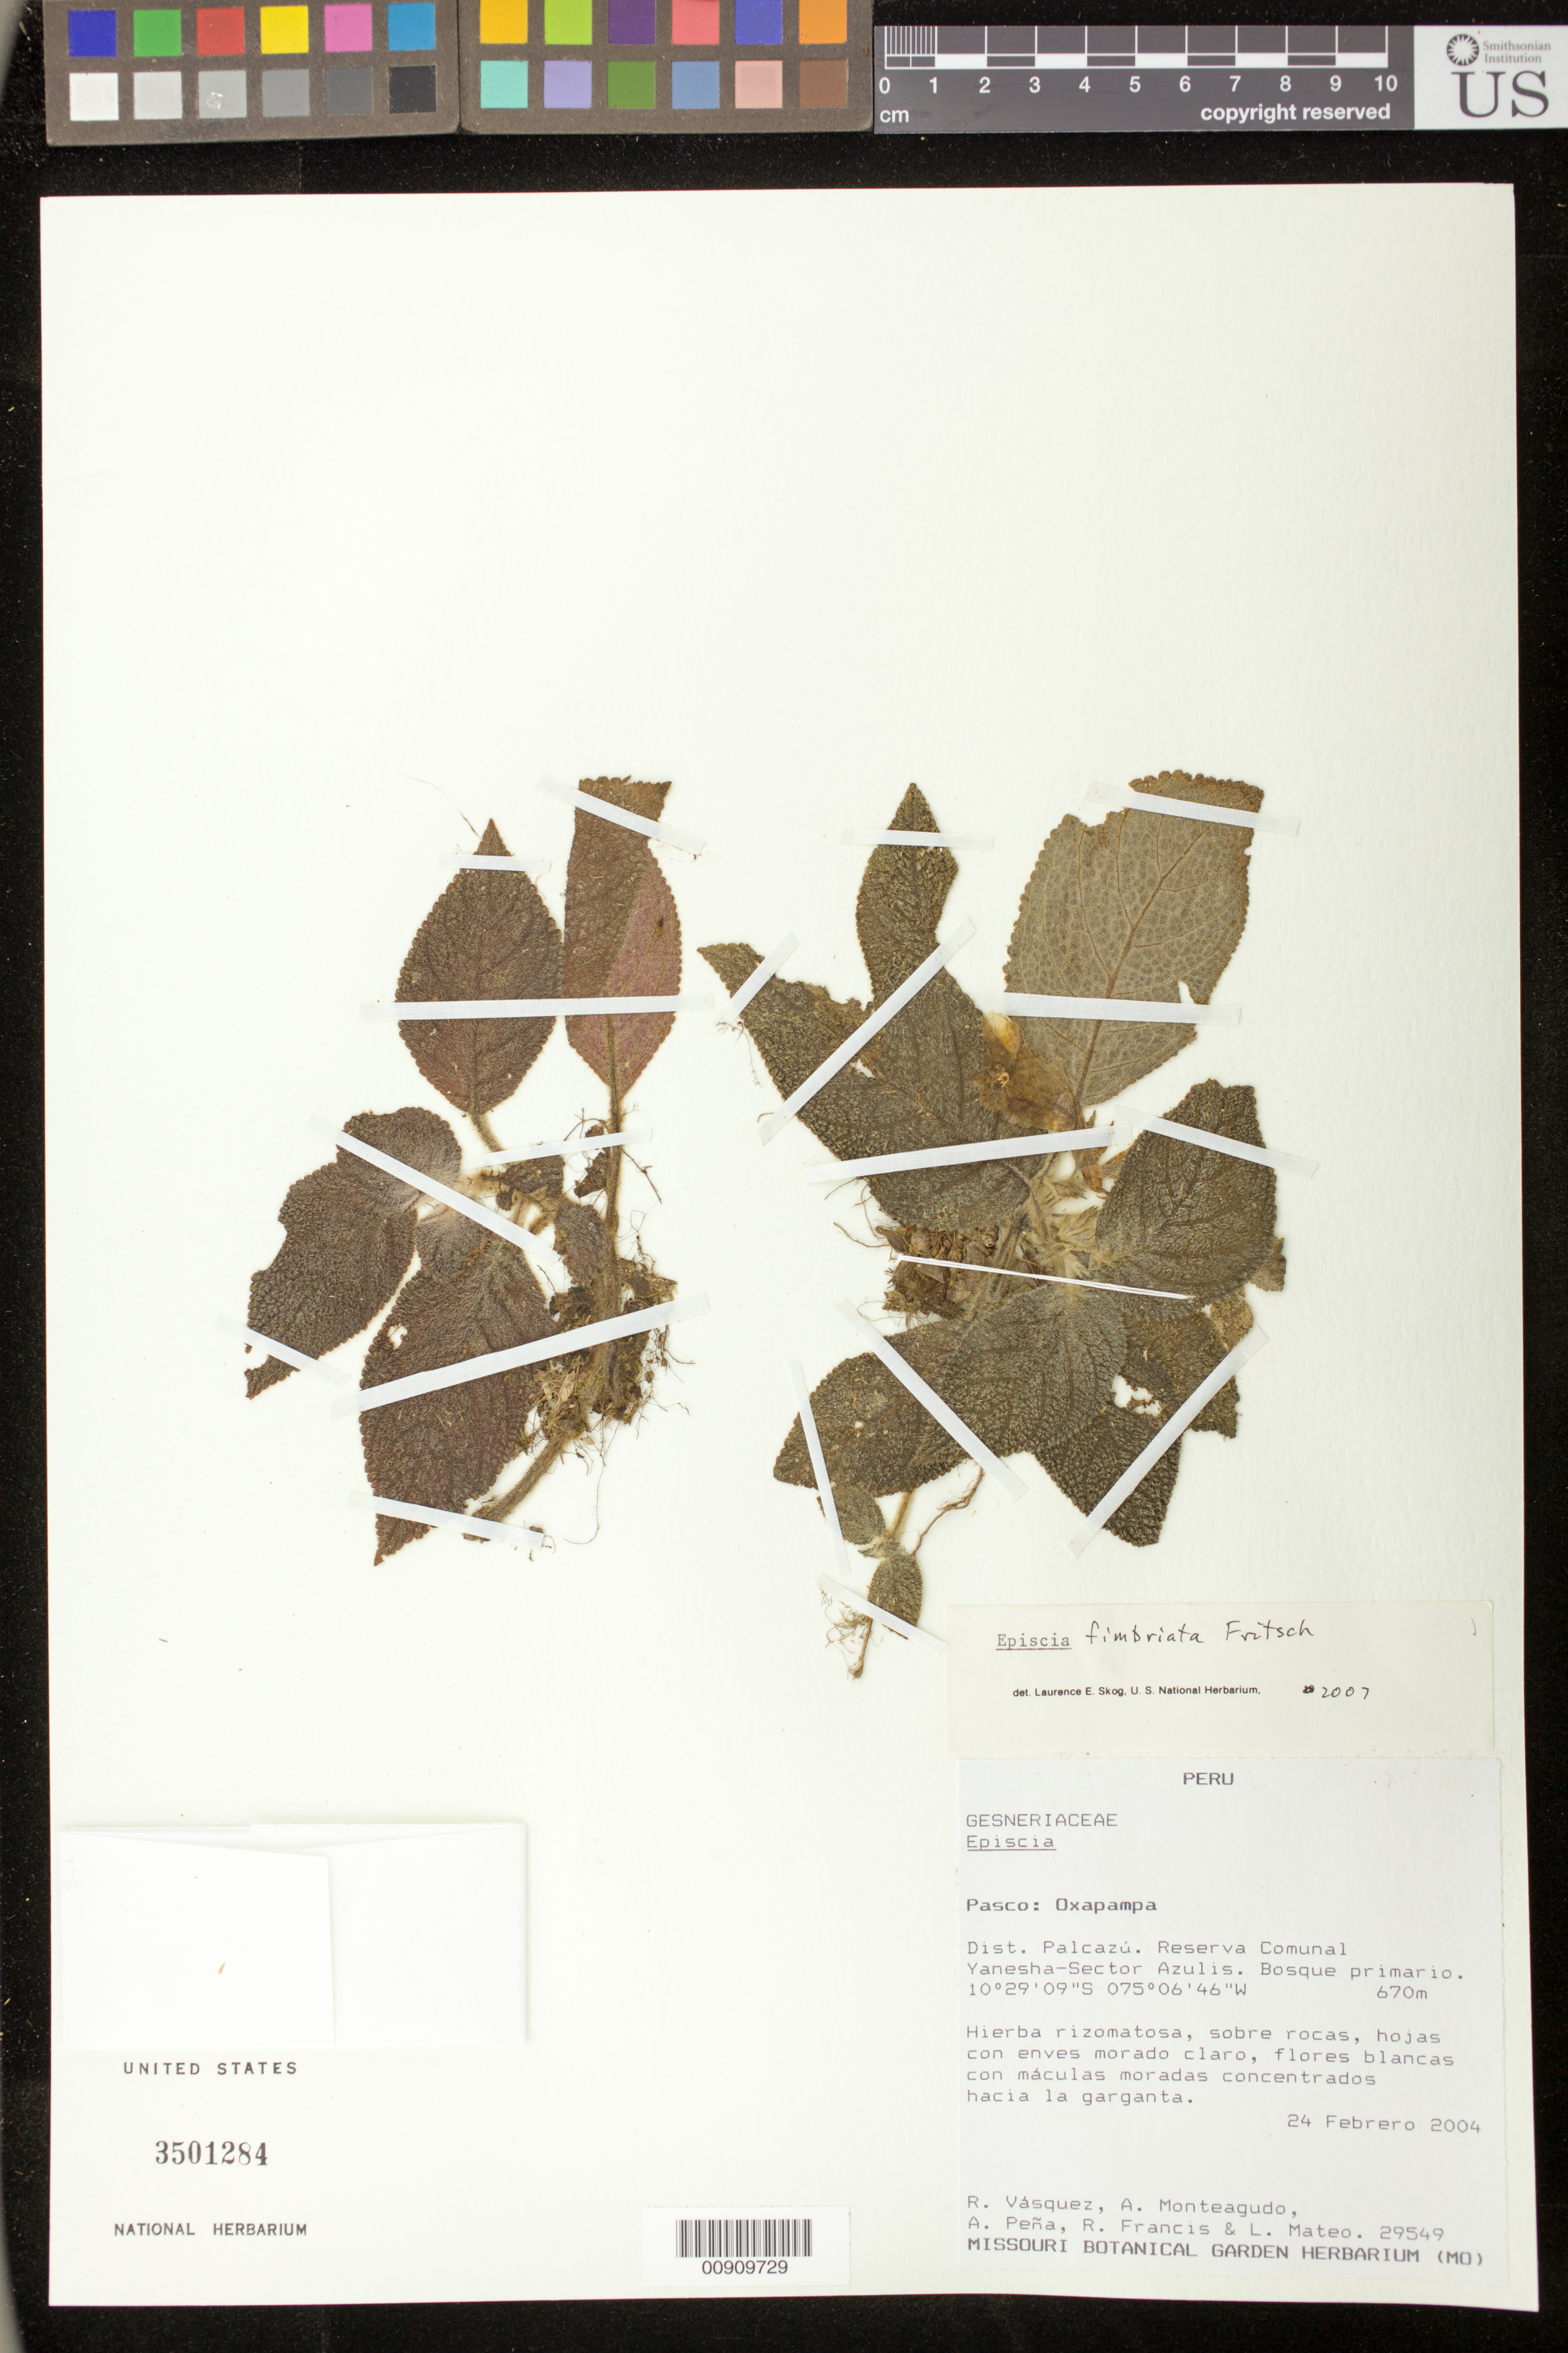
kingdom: Plantae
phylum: Tracheophyta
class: Magnoliopsida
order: Lamiales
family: Gesneriaceae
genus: Episcia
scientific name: Episcia fimbriata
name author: Fritsch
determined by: Skog, Laurence E.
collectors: R. Vásquez & et al.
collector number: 29549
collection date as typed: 24 Feb 2004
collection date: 2004-02-24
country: Peru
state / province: Pasco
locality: Pasco: Oxapampa. Distrito Palcazú, Reserva Comunal Yanesha-Sector Azulis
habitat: Bosque primario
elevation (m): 670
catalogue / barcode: US 3501284